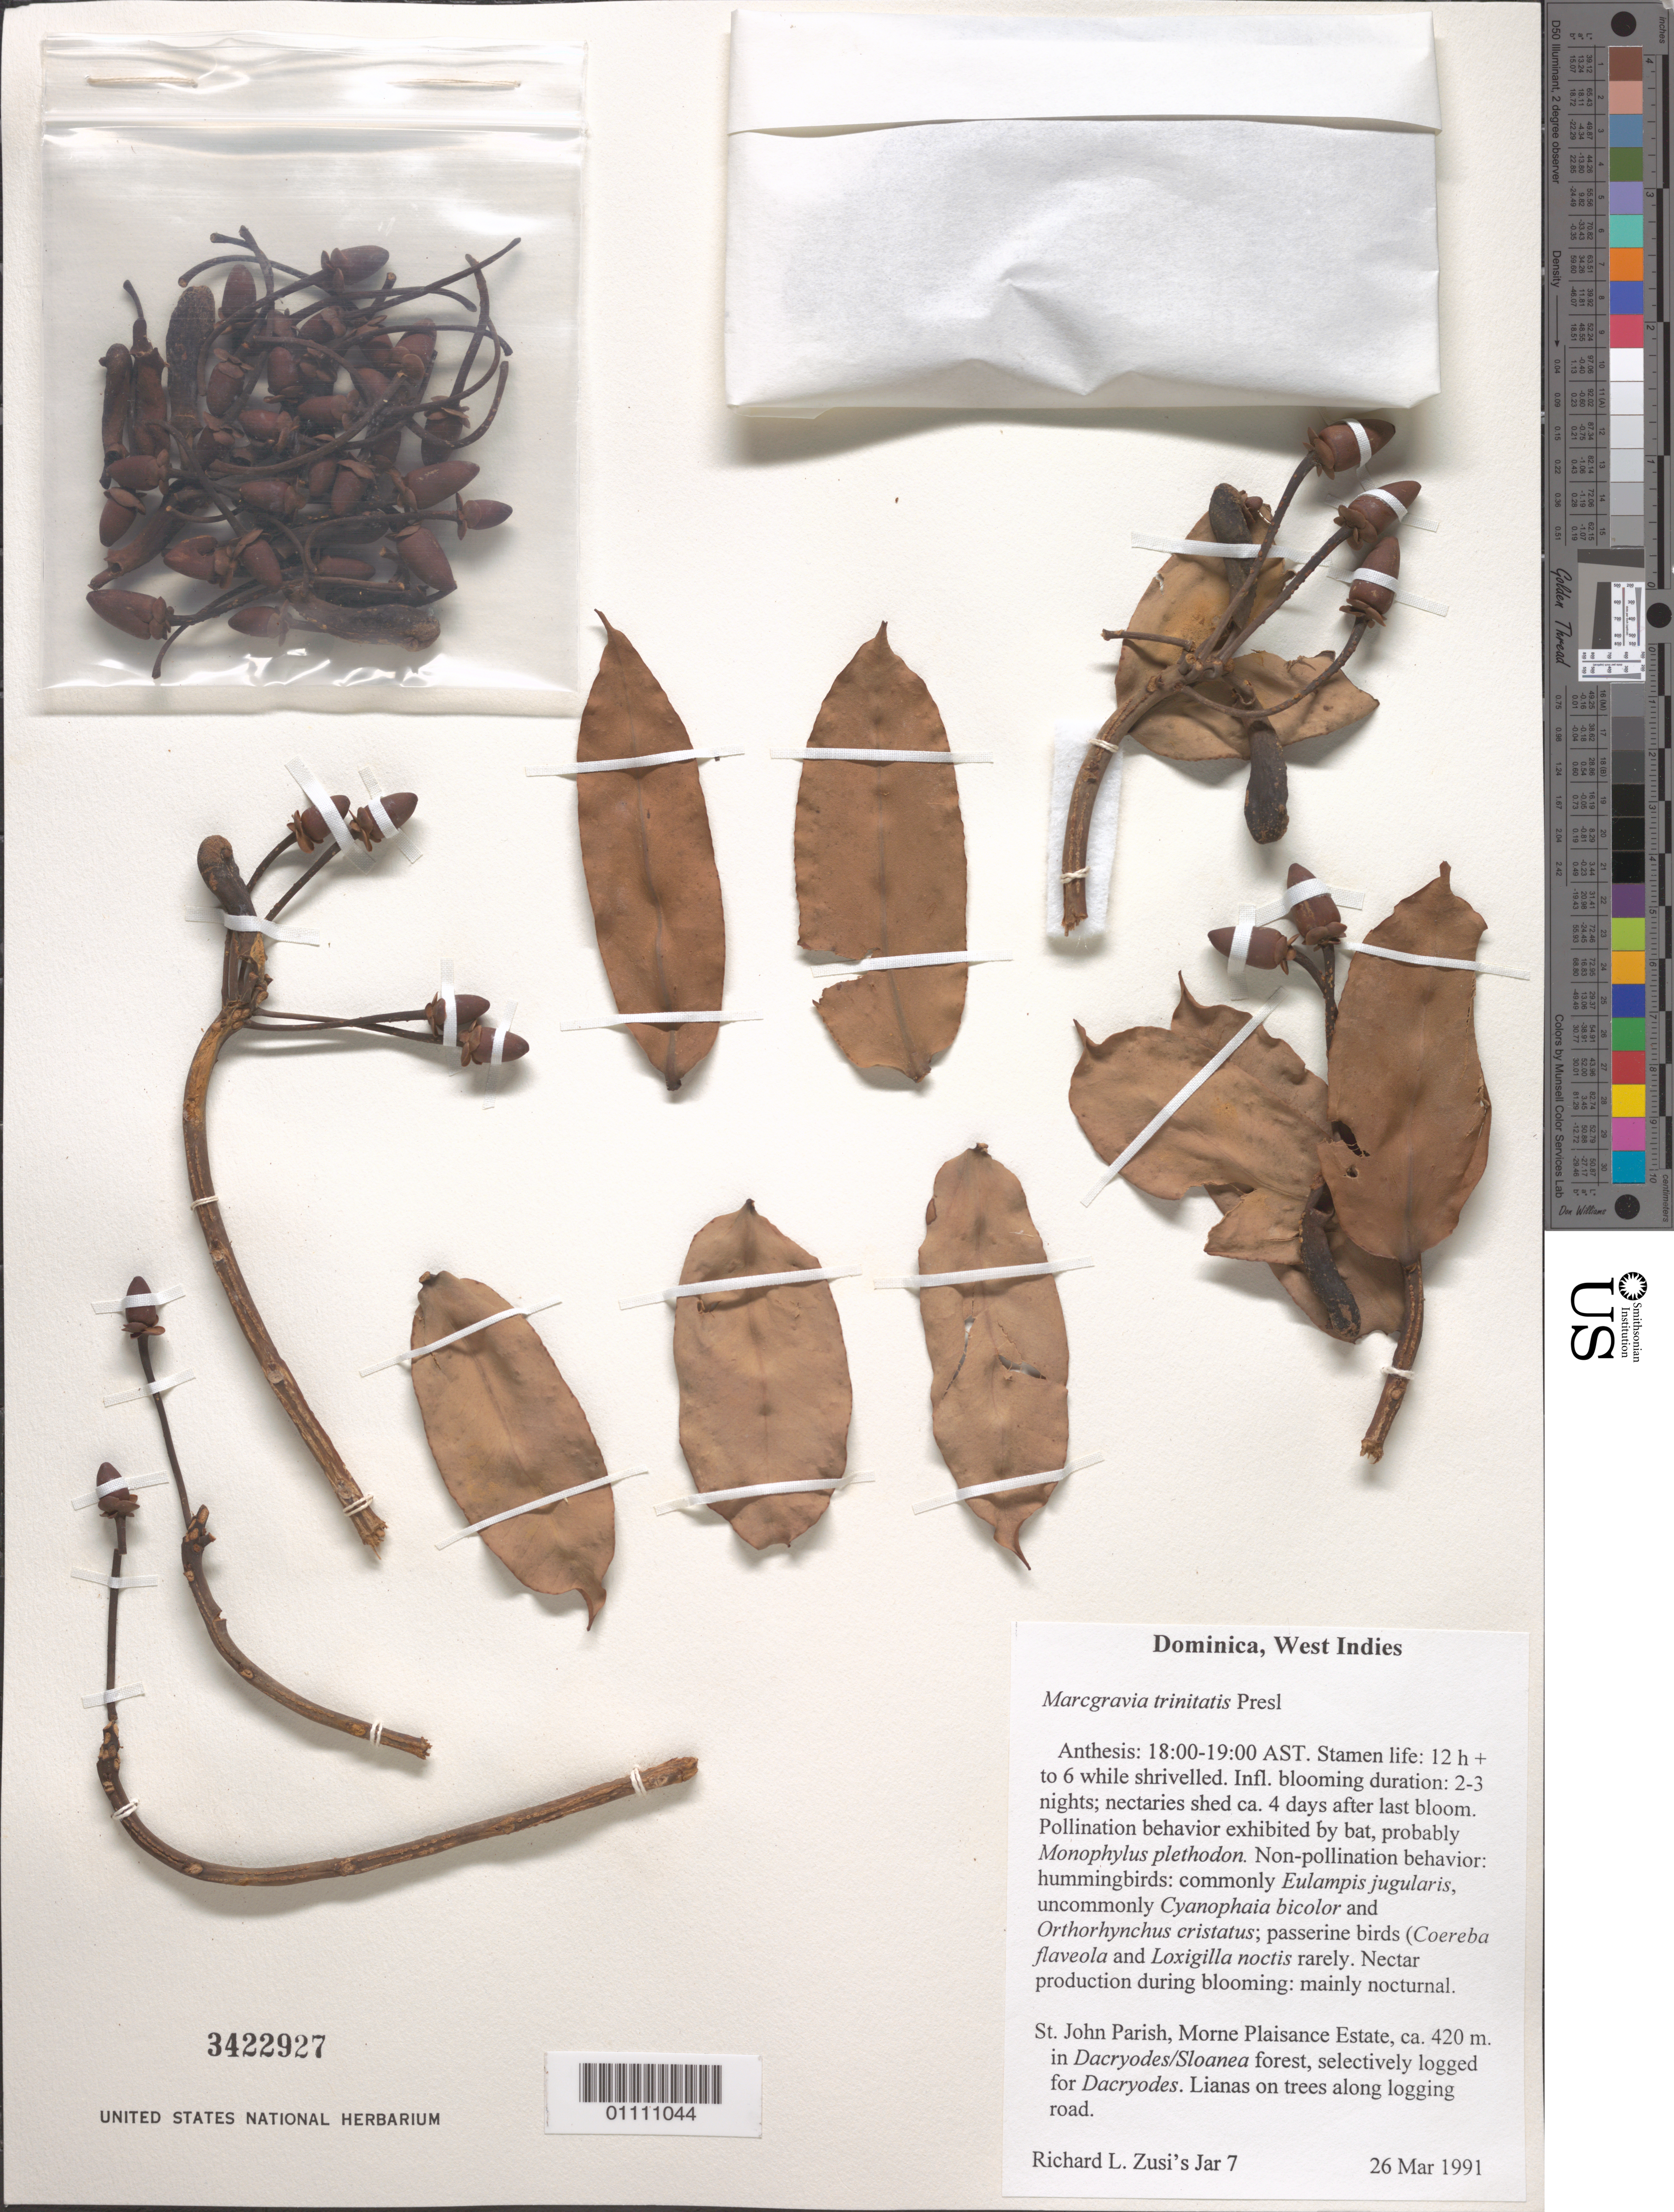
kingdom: Plantae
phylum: Tracheophyta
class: Magnoliopsida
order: Ericales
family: Marcgraviaceae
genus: Marcgravia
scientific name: Marcgravia trinitatis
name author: C. Presl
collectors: R. Zusi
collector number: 7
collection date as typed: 26 Mar 1991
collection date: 1991-03-26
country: Dominica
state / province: St. John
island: Dominica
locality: St. John Parish, Morne Plaisance estate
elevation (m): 420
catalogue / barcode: US 3422927